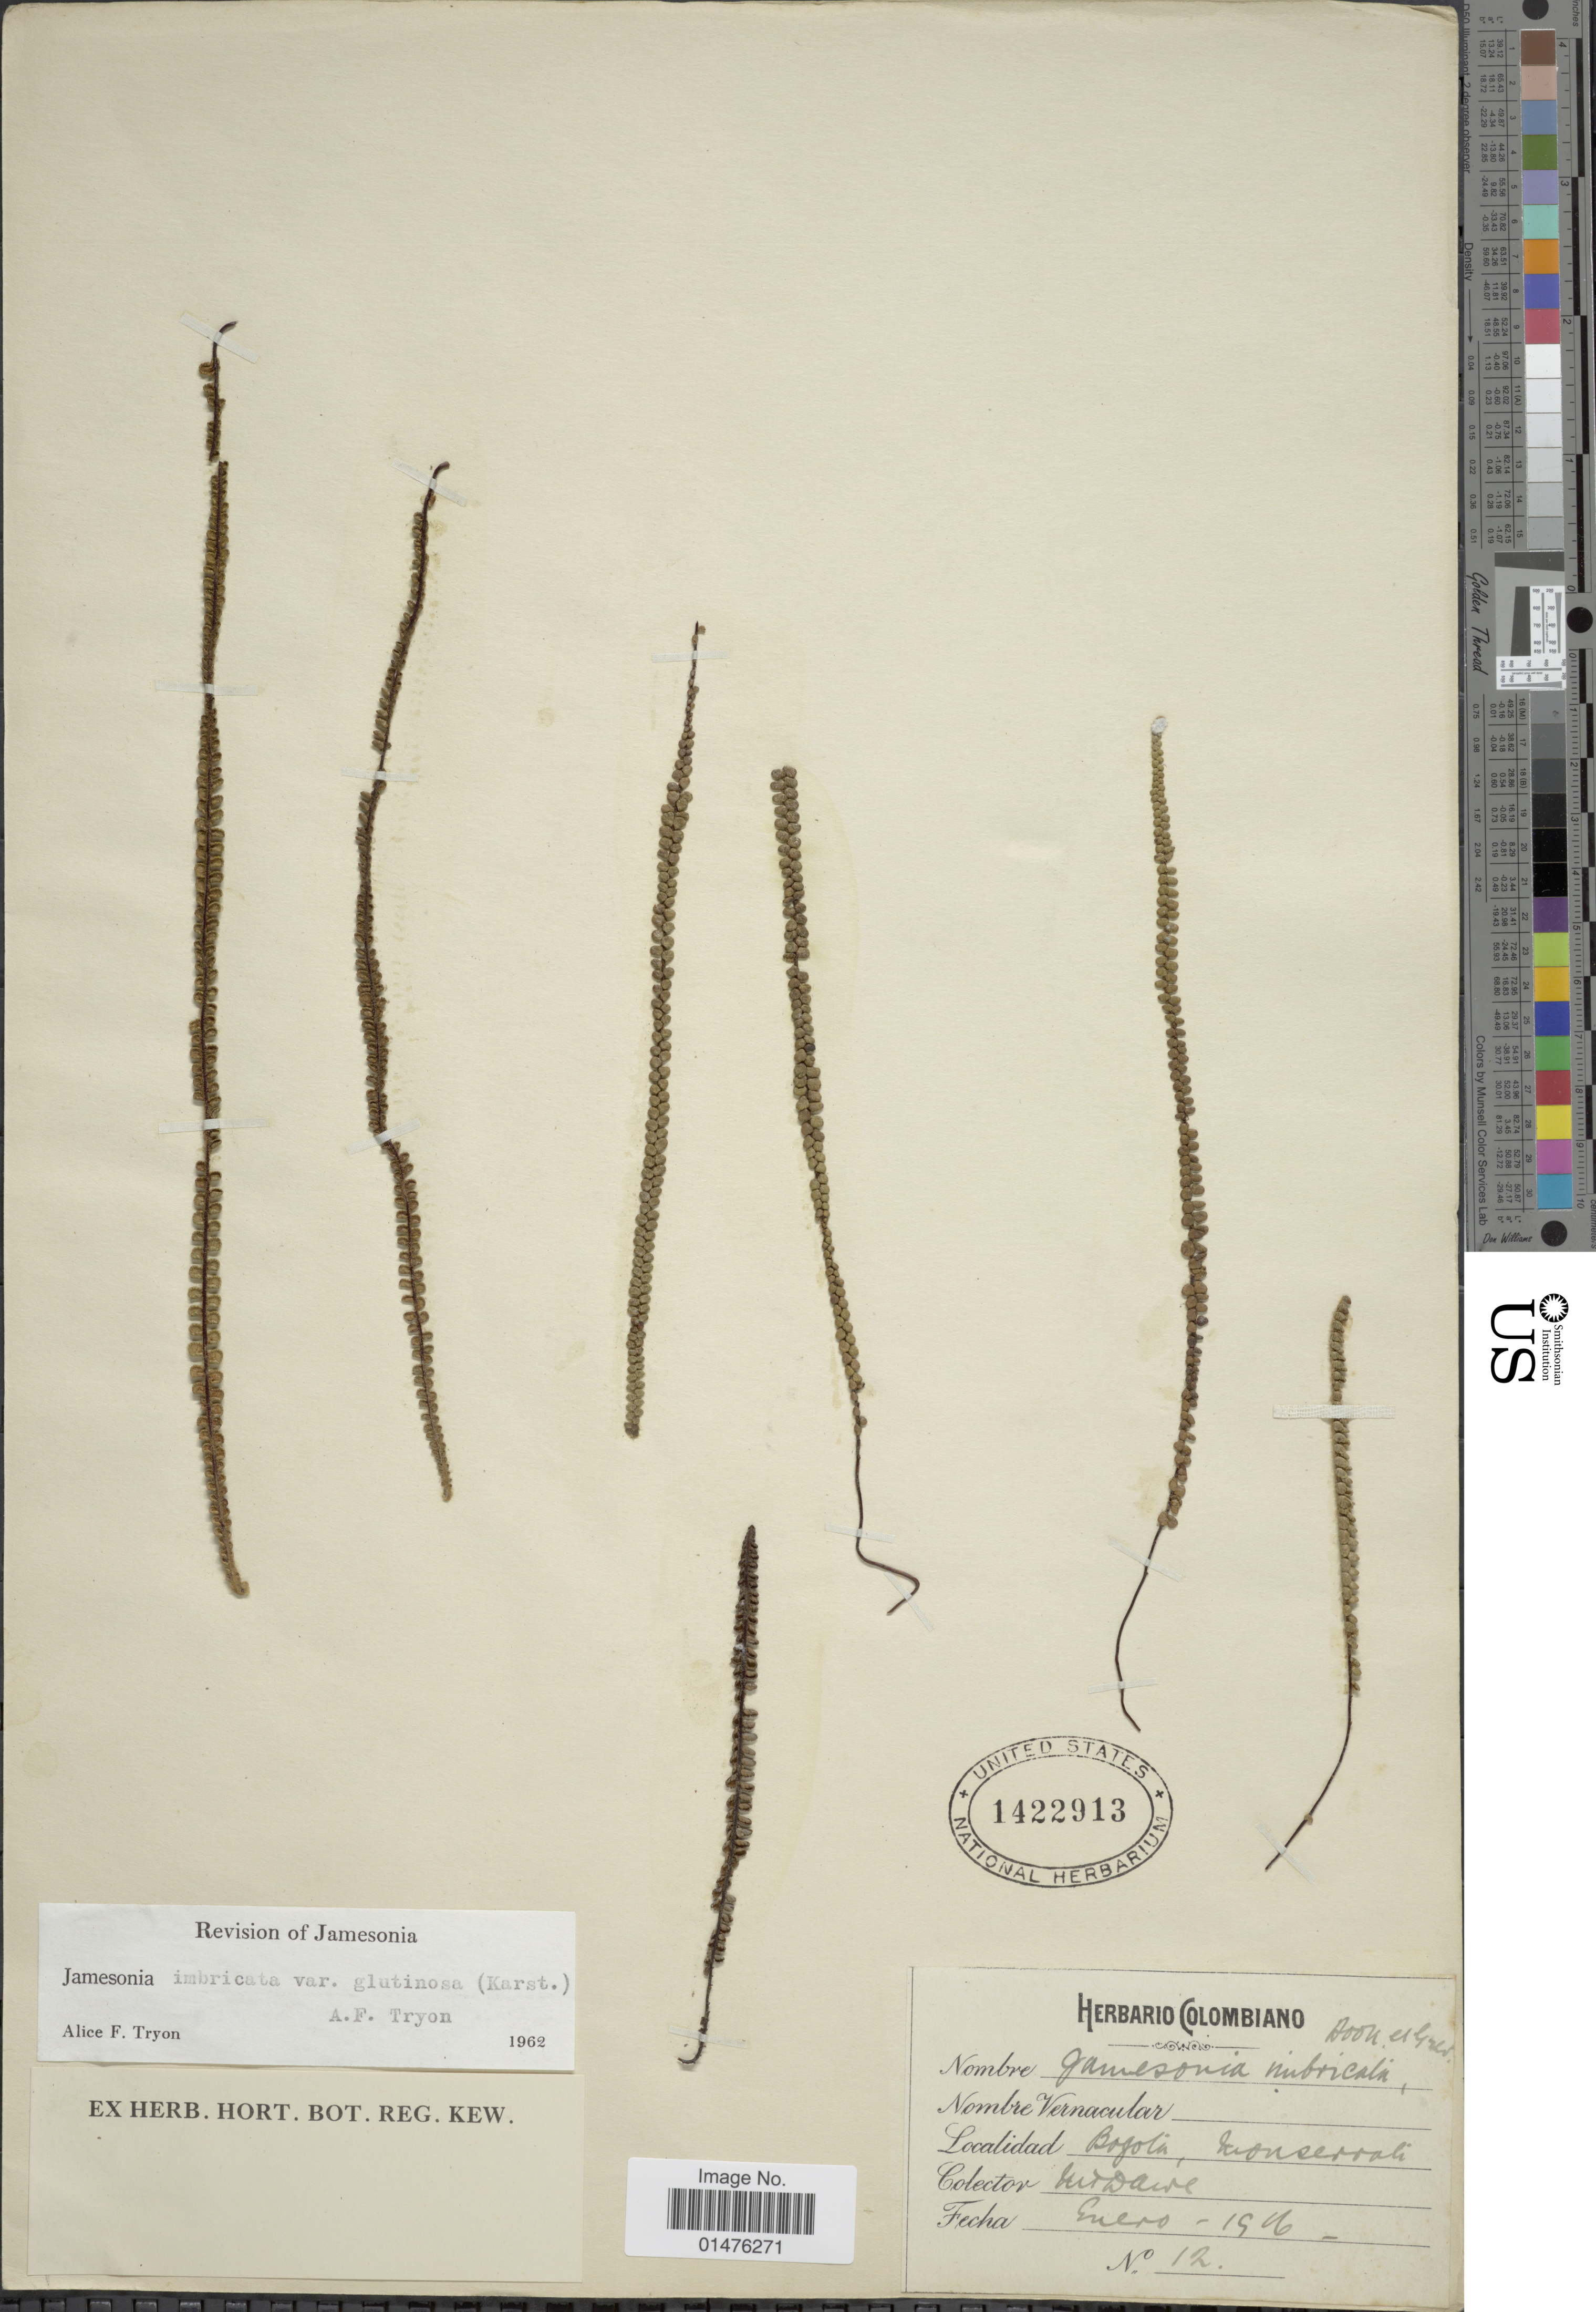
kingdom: Plantae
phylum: Tracheophyta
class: Polypodiopsida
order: Polypodiales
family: Pteridaceae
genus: Jamesonia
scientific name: Jamesonia imbricata var. glutinosa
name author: (H. Karst.) A.F. Tryon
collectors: M. T. Dawe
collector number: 12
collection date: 1916-01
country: Colombia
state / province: Bogota D.C.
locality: Bogota, Monserrati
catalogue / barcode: US 1422913